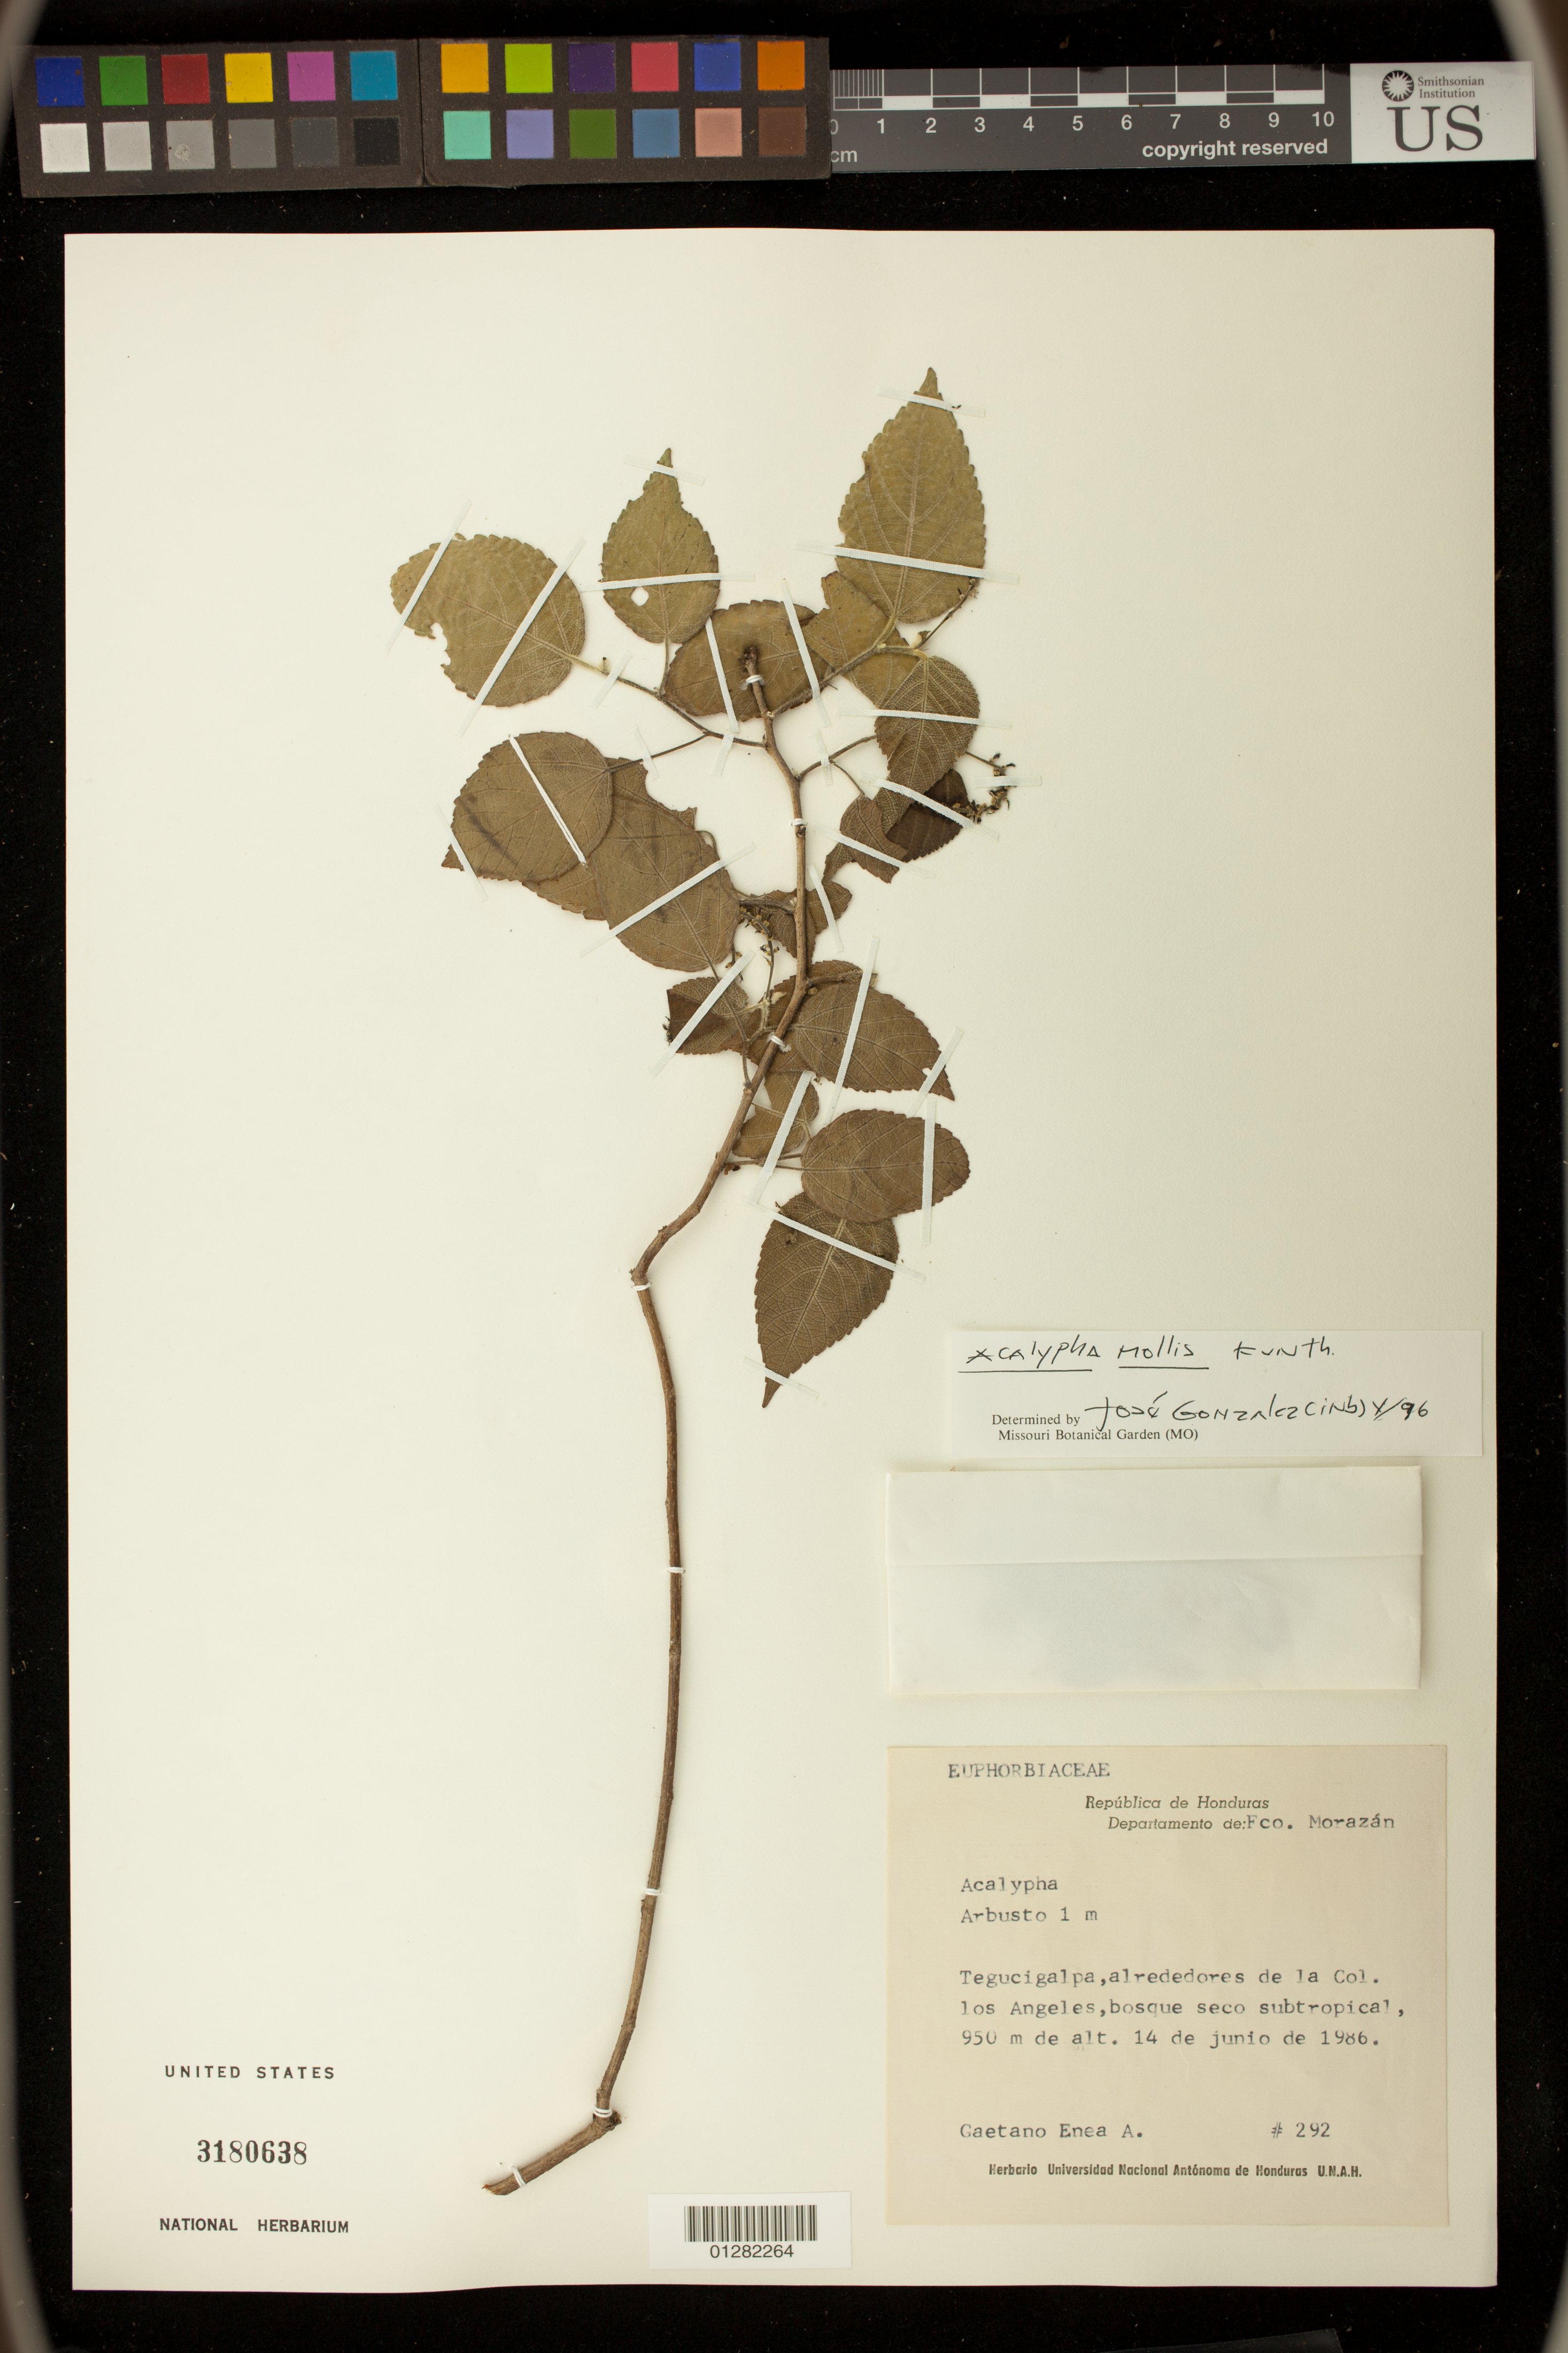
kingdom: Plantae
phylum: Tracheophyta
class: Magnoliopsida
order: Malpighiales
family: Euphorbiaceae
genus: Acalypha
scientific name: Acalypha mollis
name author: Kunth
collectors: J. N. Rose & J. S. Rose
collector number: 292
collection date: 1986-06-14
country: Honduras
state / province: Fco. Morazán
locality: Tegucigalpa, near the Col. de Los Angeles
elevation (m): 950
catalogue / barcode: US 3180638